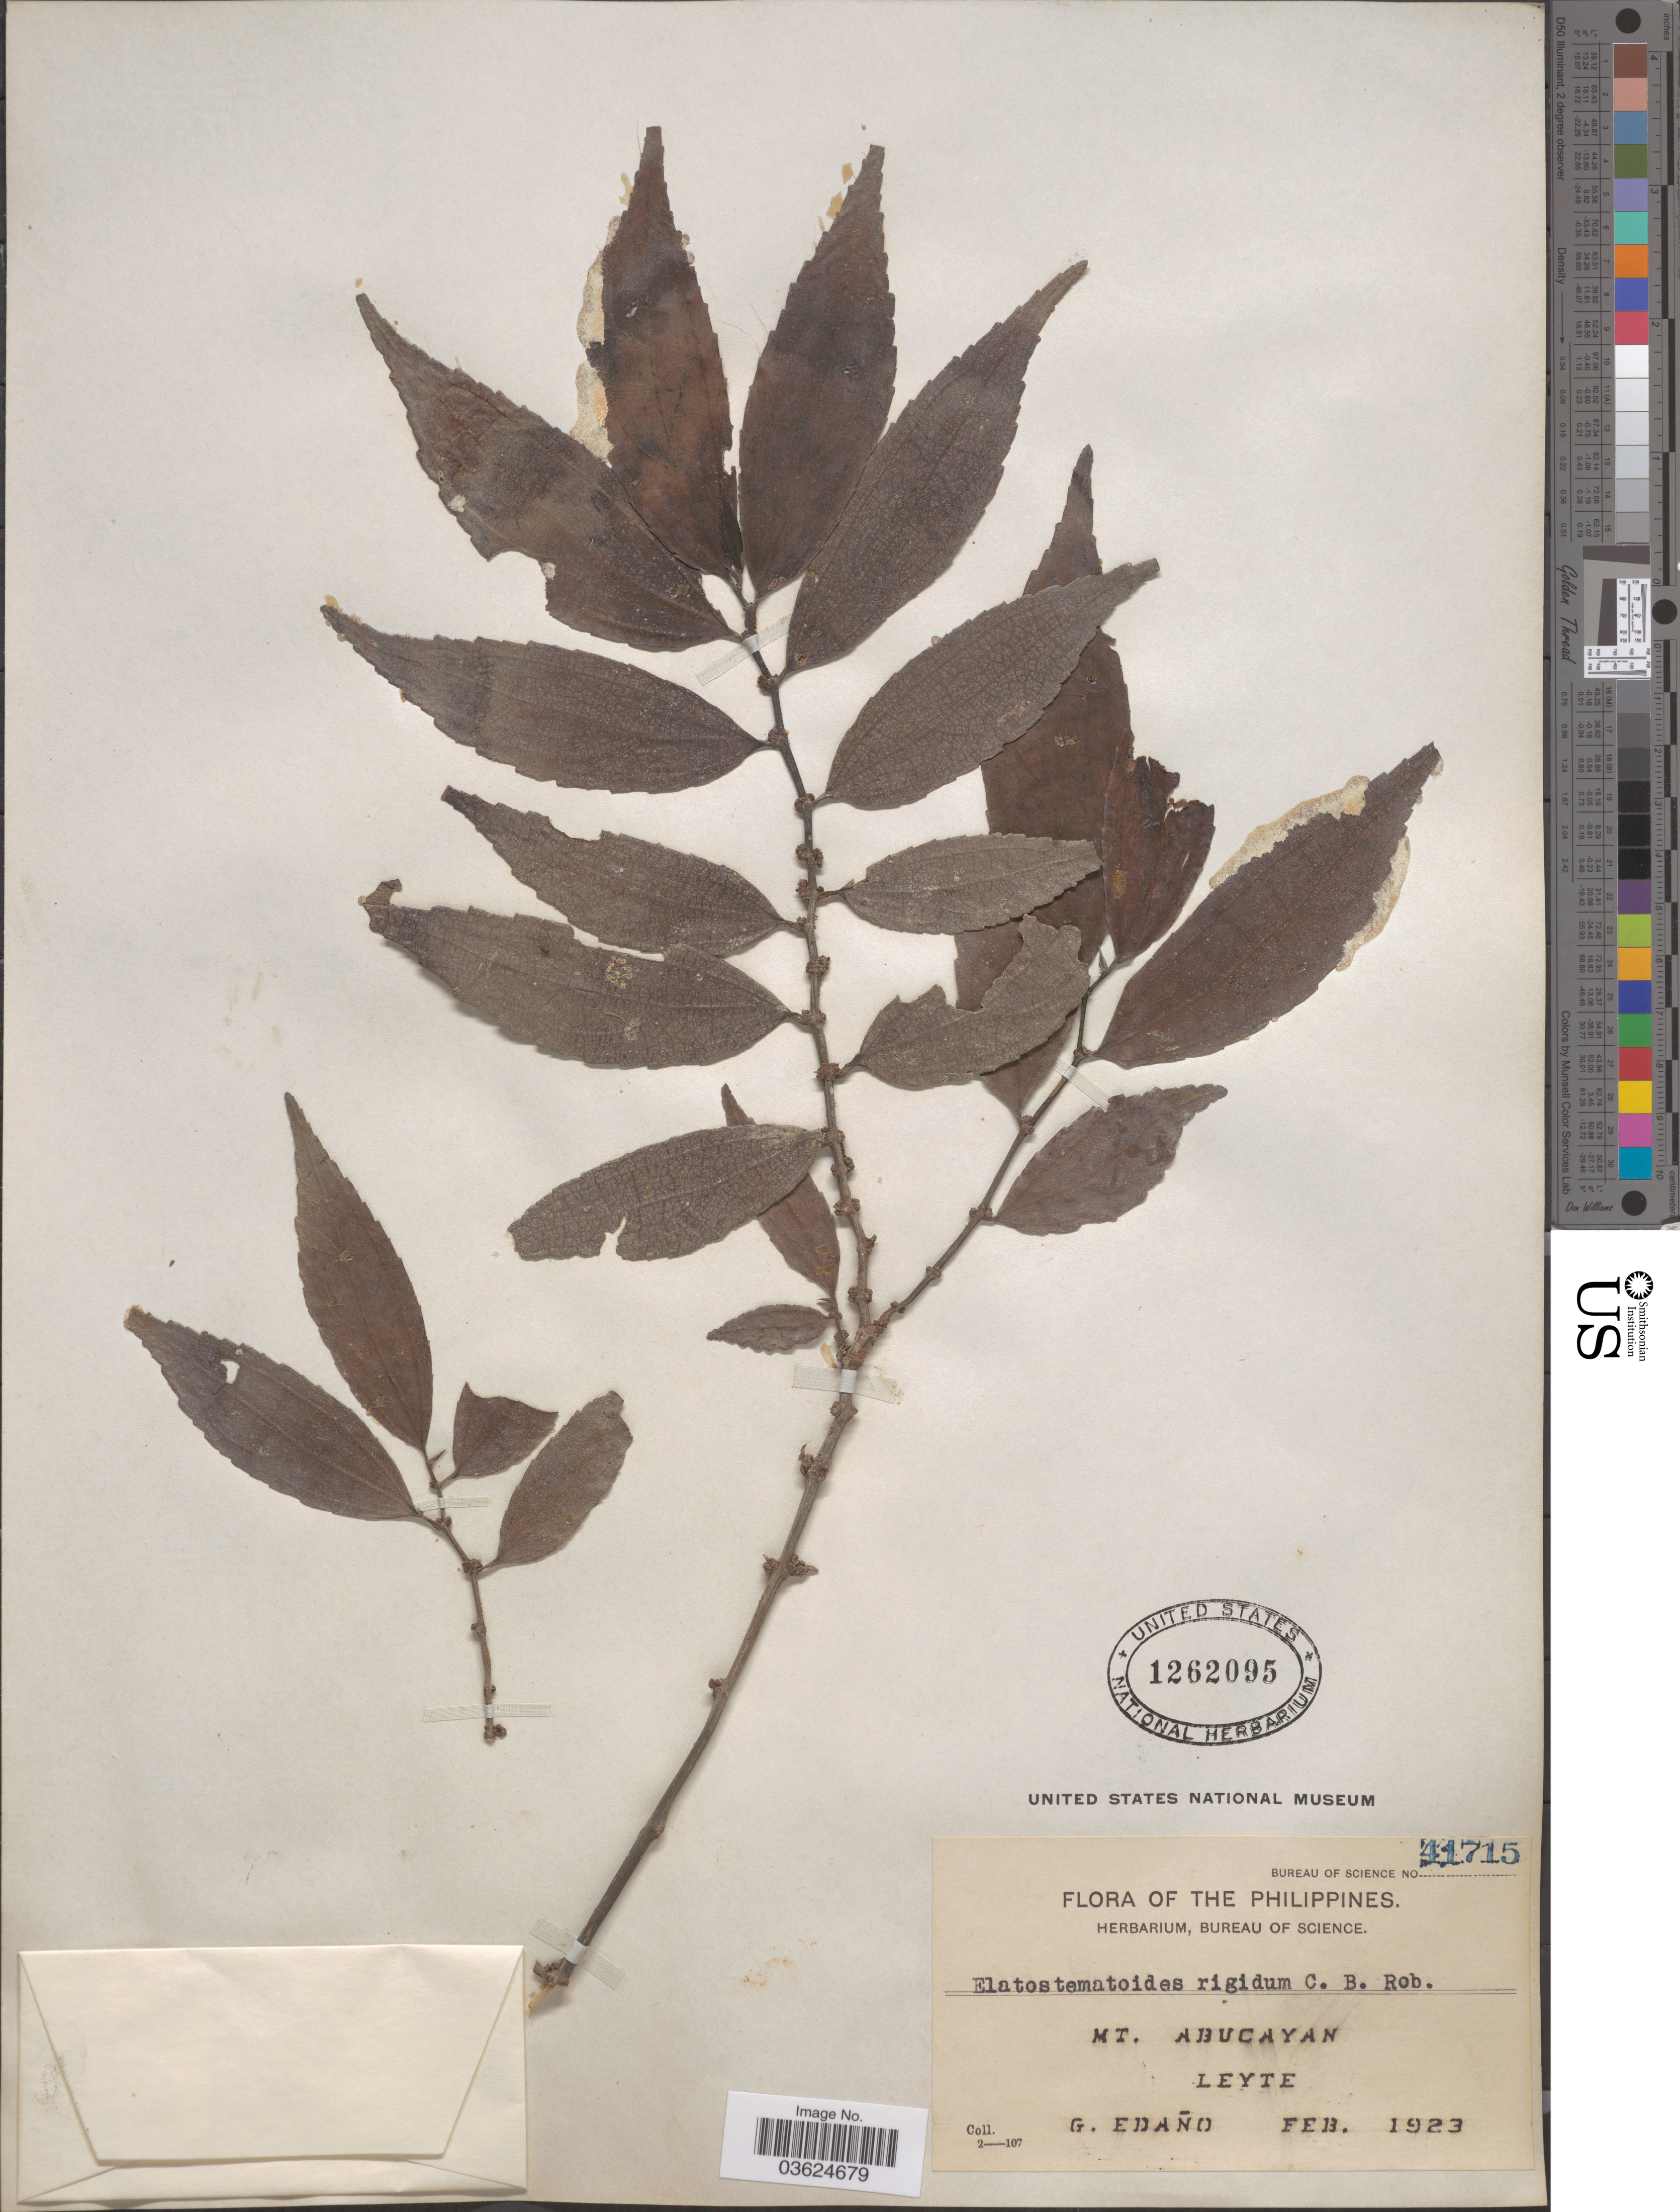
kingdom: Plantae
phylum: Tracheophyta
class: Magnoliopsida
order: Rosales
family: Urticaceae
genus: Elatostematoides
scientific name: Elatostematoides rigidum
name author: (Wedd.) C.B. Rob.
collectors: G. Edaño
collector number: Bureau of Science 41715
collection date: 1923-02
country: Philippines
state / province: Eastern Visayas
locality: Mt. Abucayan. Leyte.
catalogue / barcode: US 1262095